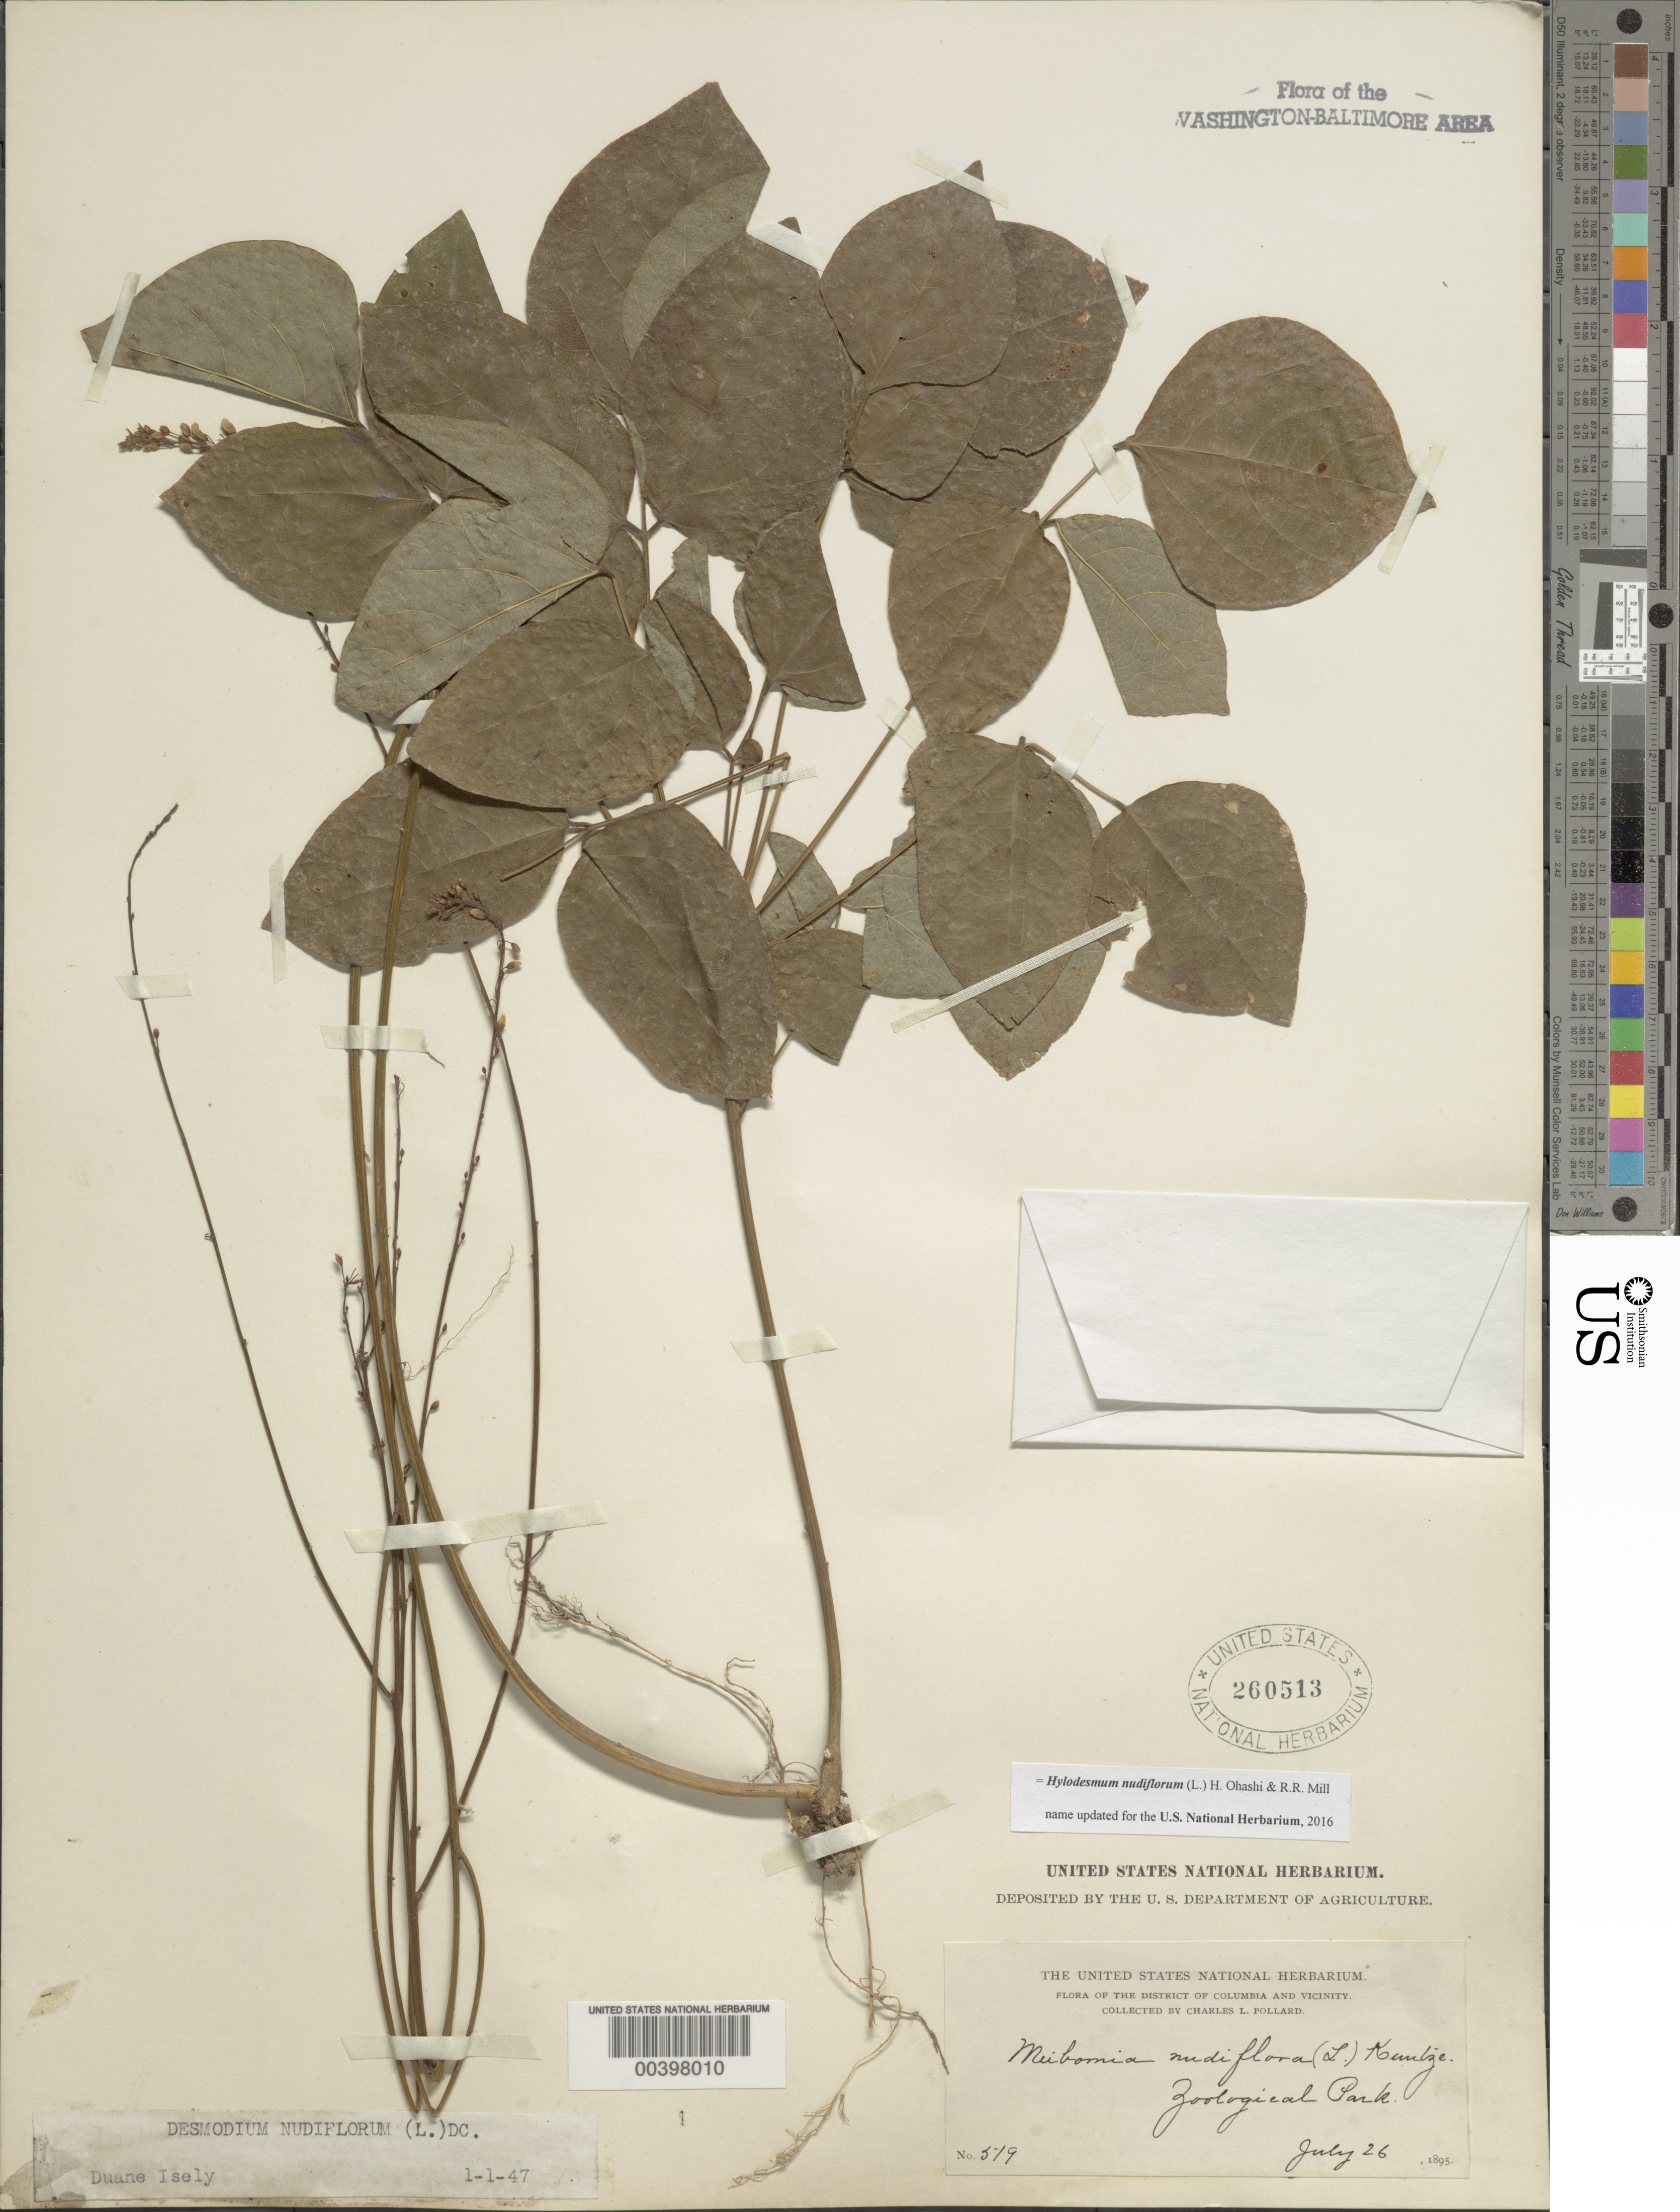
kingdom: Plantae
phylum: Tracheophyta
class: Magnoliopsida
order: Fabales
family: Fabaceae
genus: Hylodesmum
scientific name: Hylodesmum nudiflorum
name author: (L.) H. Ohashi & R.R. Mill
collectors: C. L. Pollard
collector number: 519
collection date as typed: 26 Jul 1895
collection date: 1895-07-26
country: United States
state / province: District of Columbia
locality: Zoological Park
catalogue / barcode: US 260513